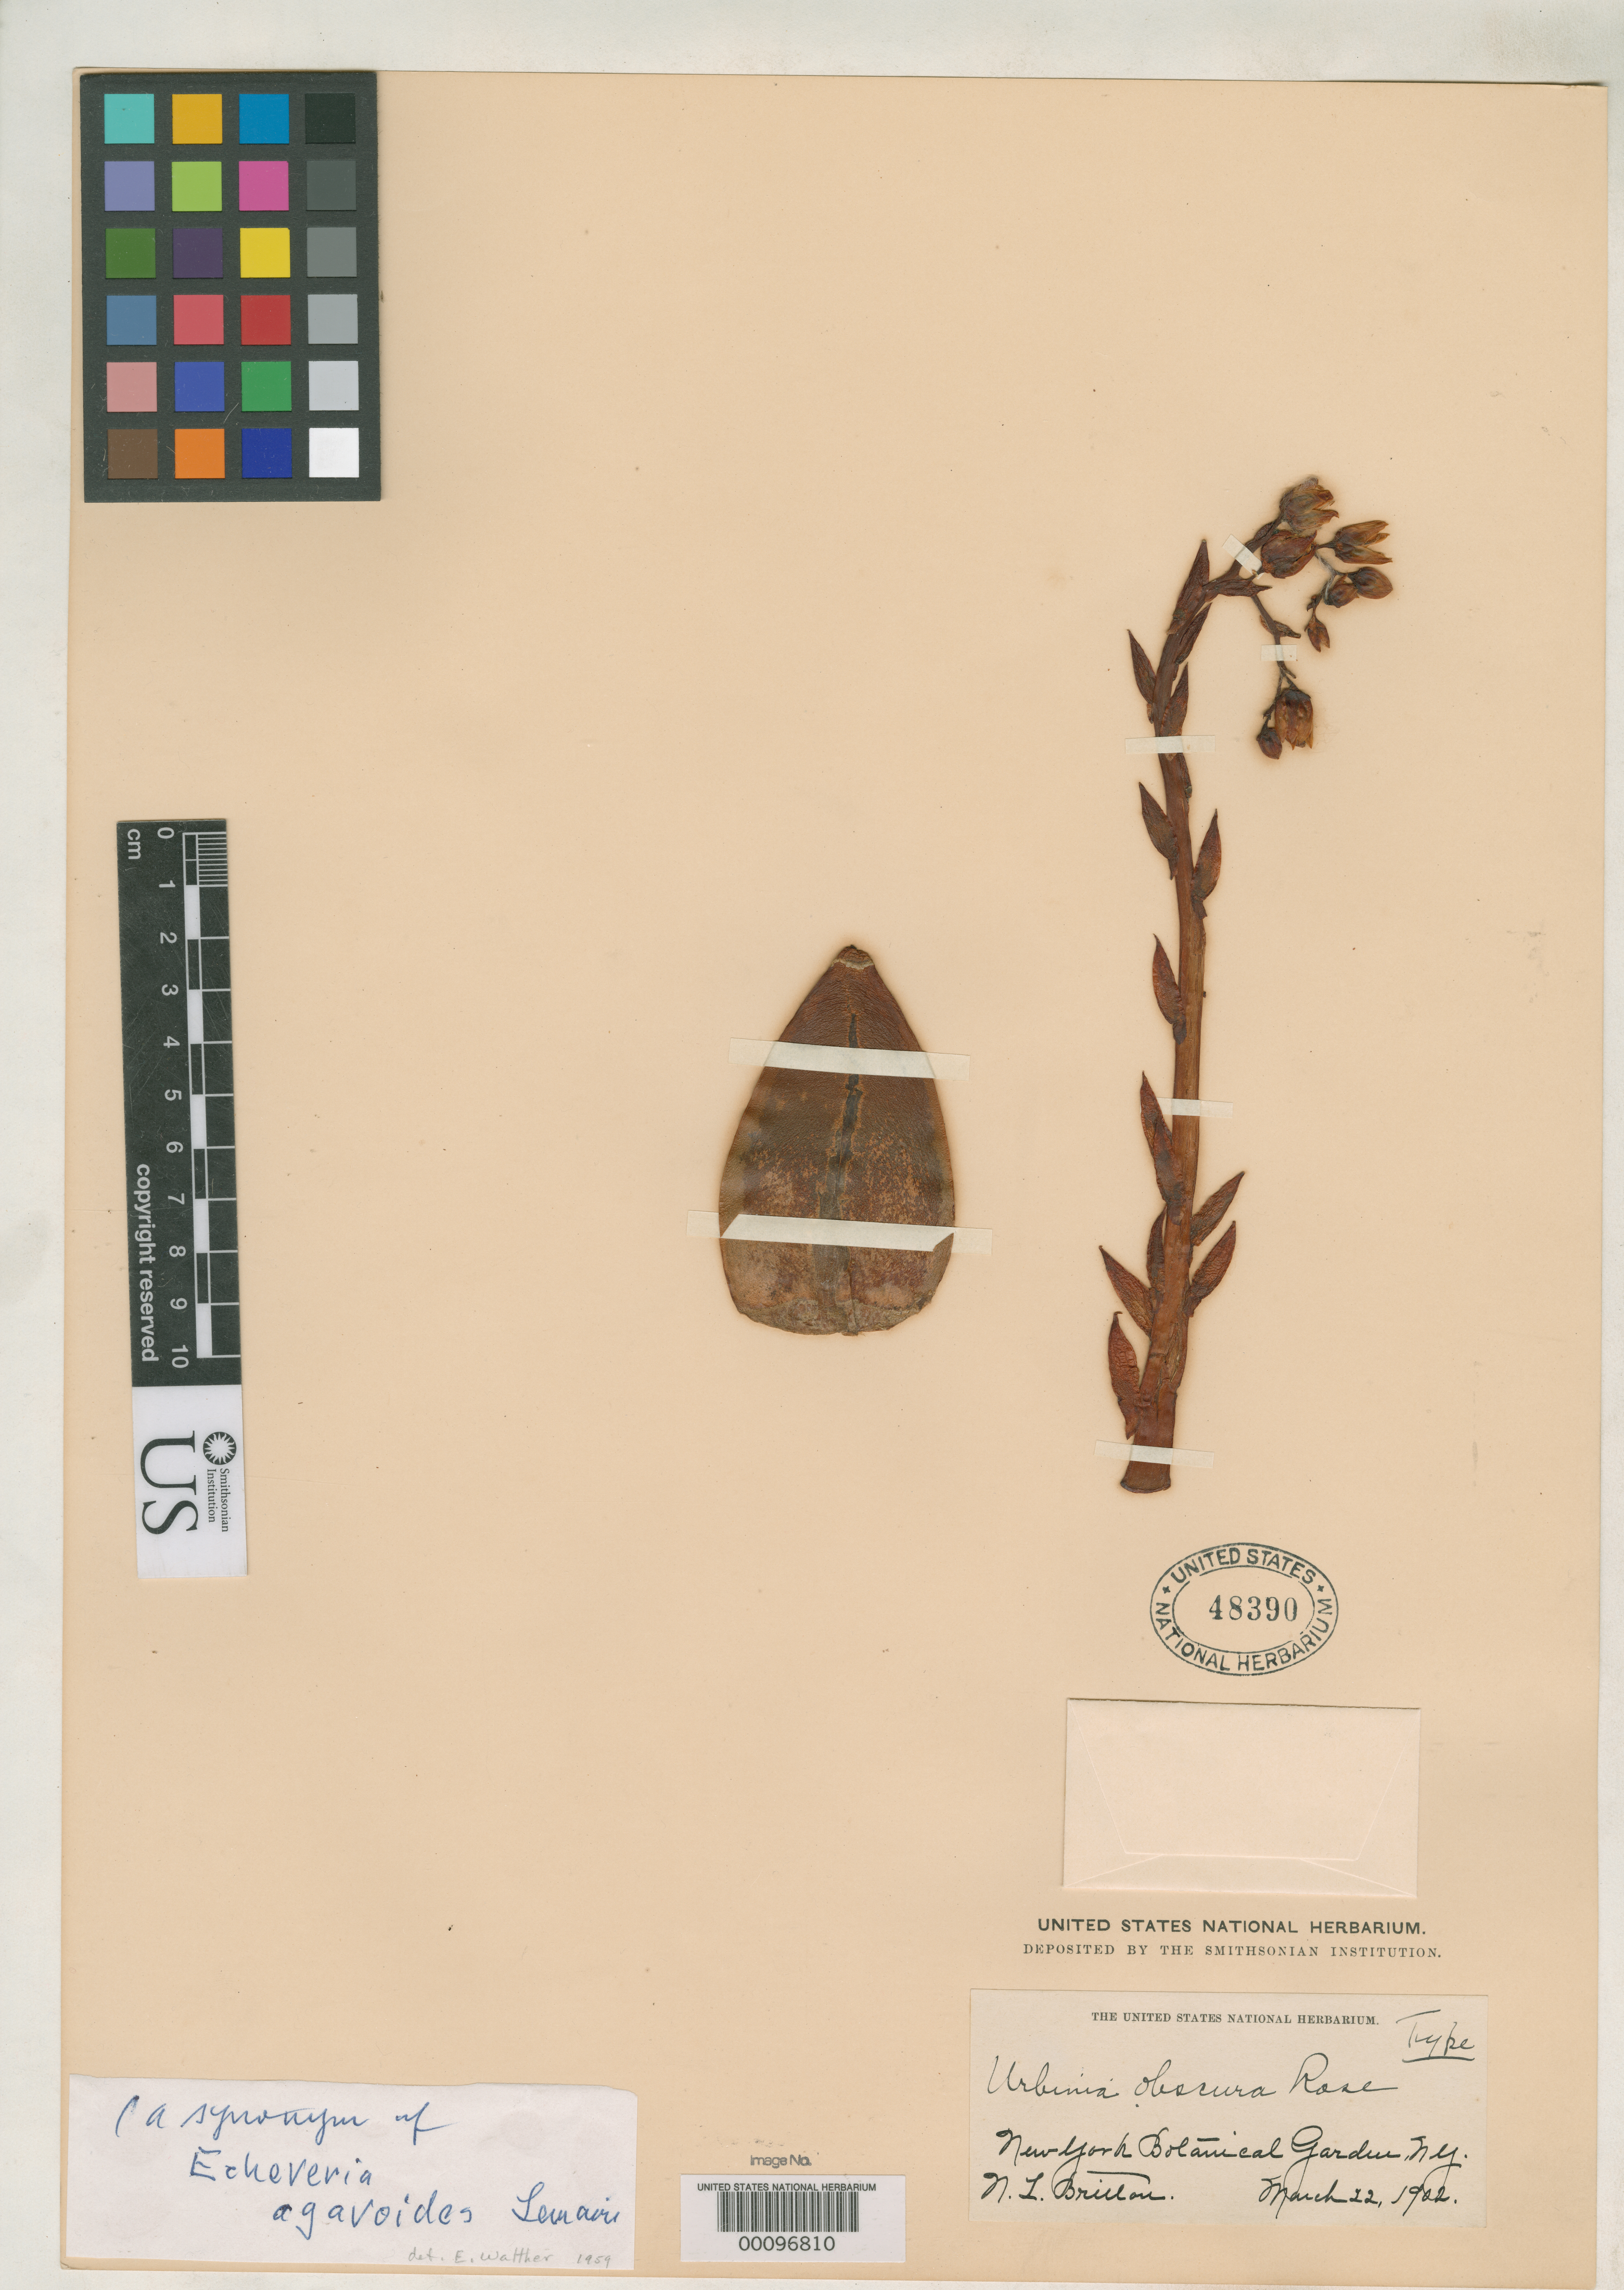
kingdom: Plantae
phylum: Tracheophyta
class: Magnoliopsida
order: Saxifragales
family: Crassulaceae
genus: Urbinia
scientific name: Urbinia obscura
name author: Rose in Britton & Rose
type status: Holotype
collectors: N. Britton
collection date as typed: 22 Mar 1902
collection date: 1902-03-22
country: United States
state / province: New York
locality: New York Botanical Garden.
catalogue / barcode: US 48390